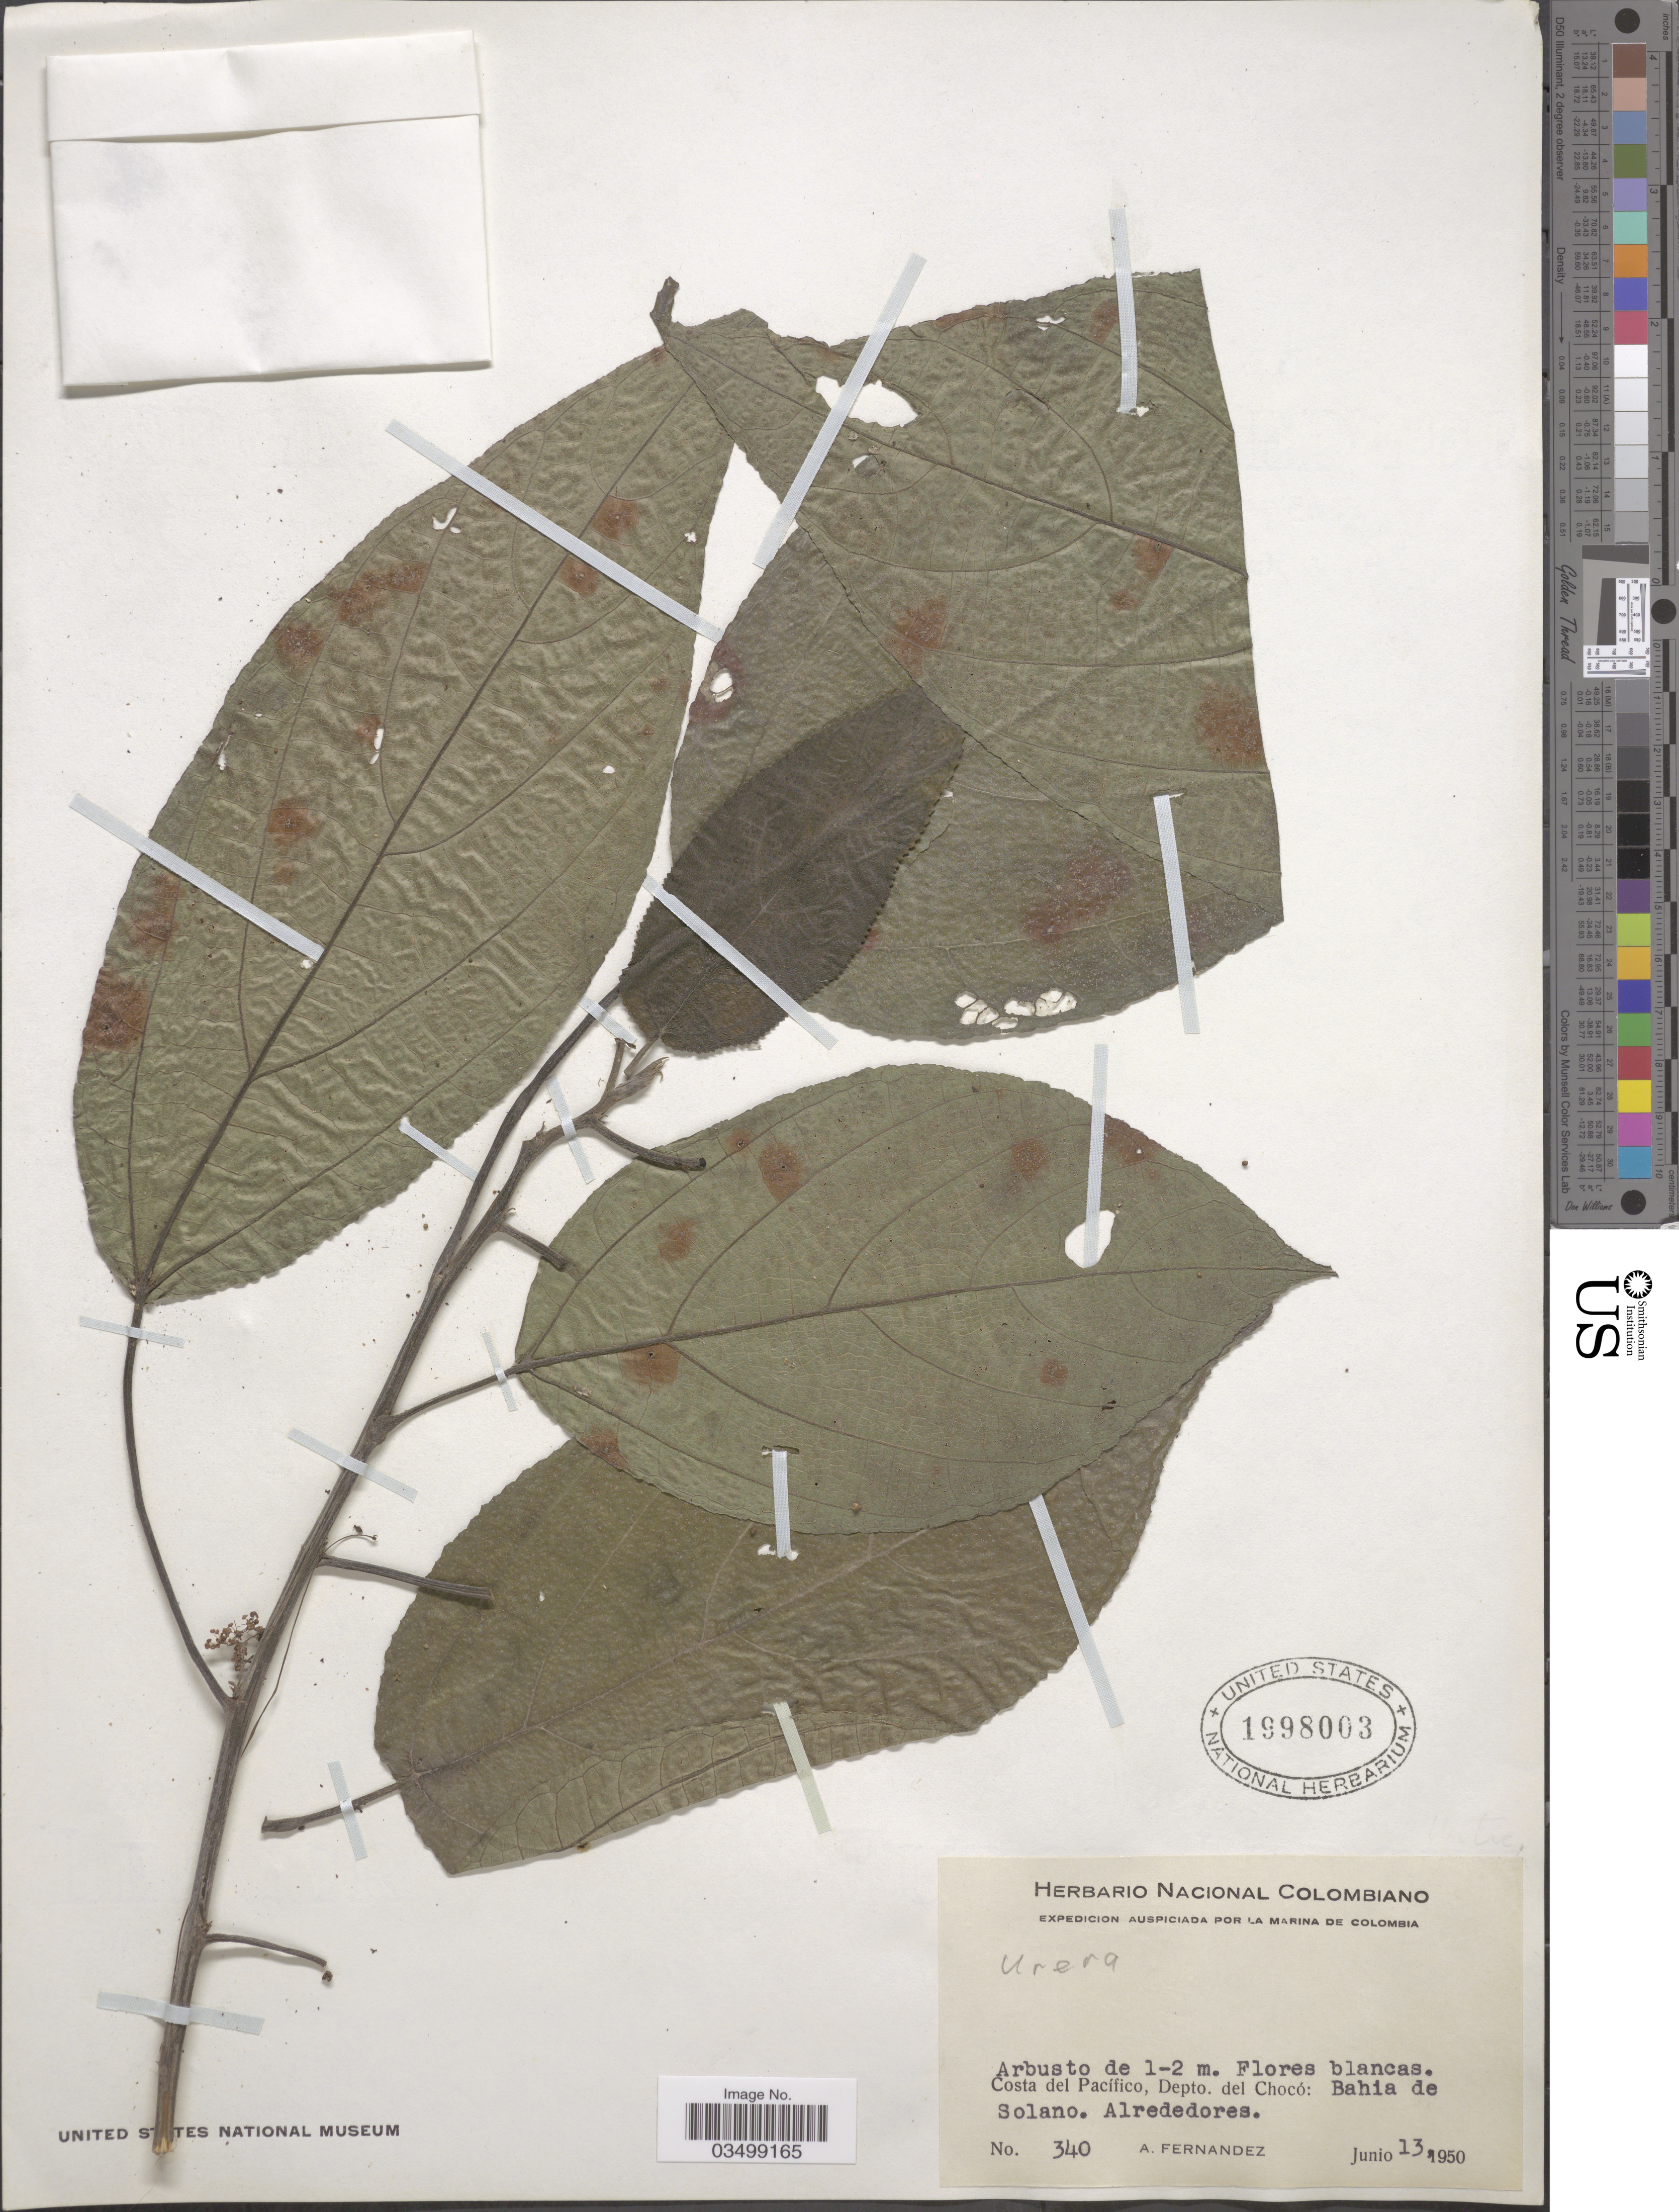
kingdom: Plantae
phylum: Tracheophyta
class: Magnoliopsida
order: Rosales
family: Urticaceae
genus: Urera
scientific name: Urera sp.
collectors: A. Fernandez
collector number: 340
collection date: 1950-06-13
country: Colombia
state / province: Chocó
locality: Costa del Pacífico, Depto. del Chocó: Bahia de Solano.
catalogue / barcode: US 1998003